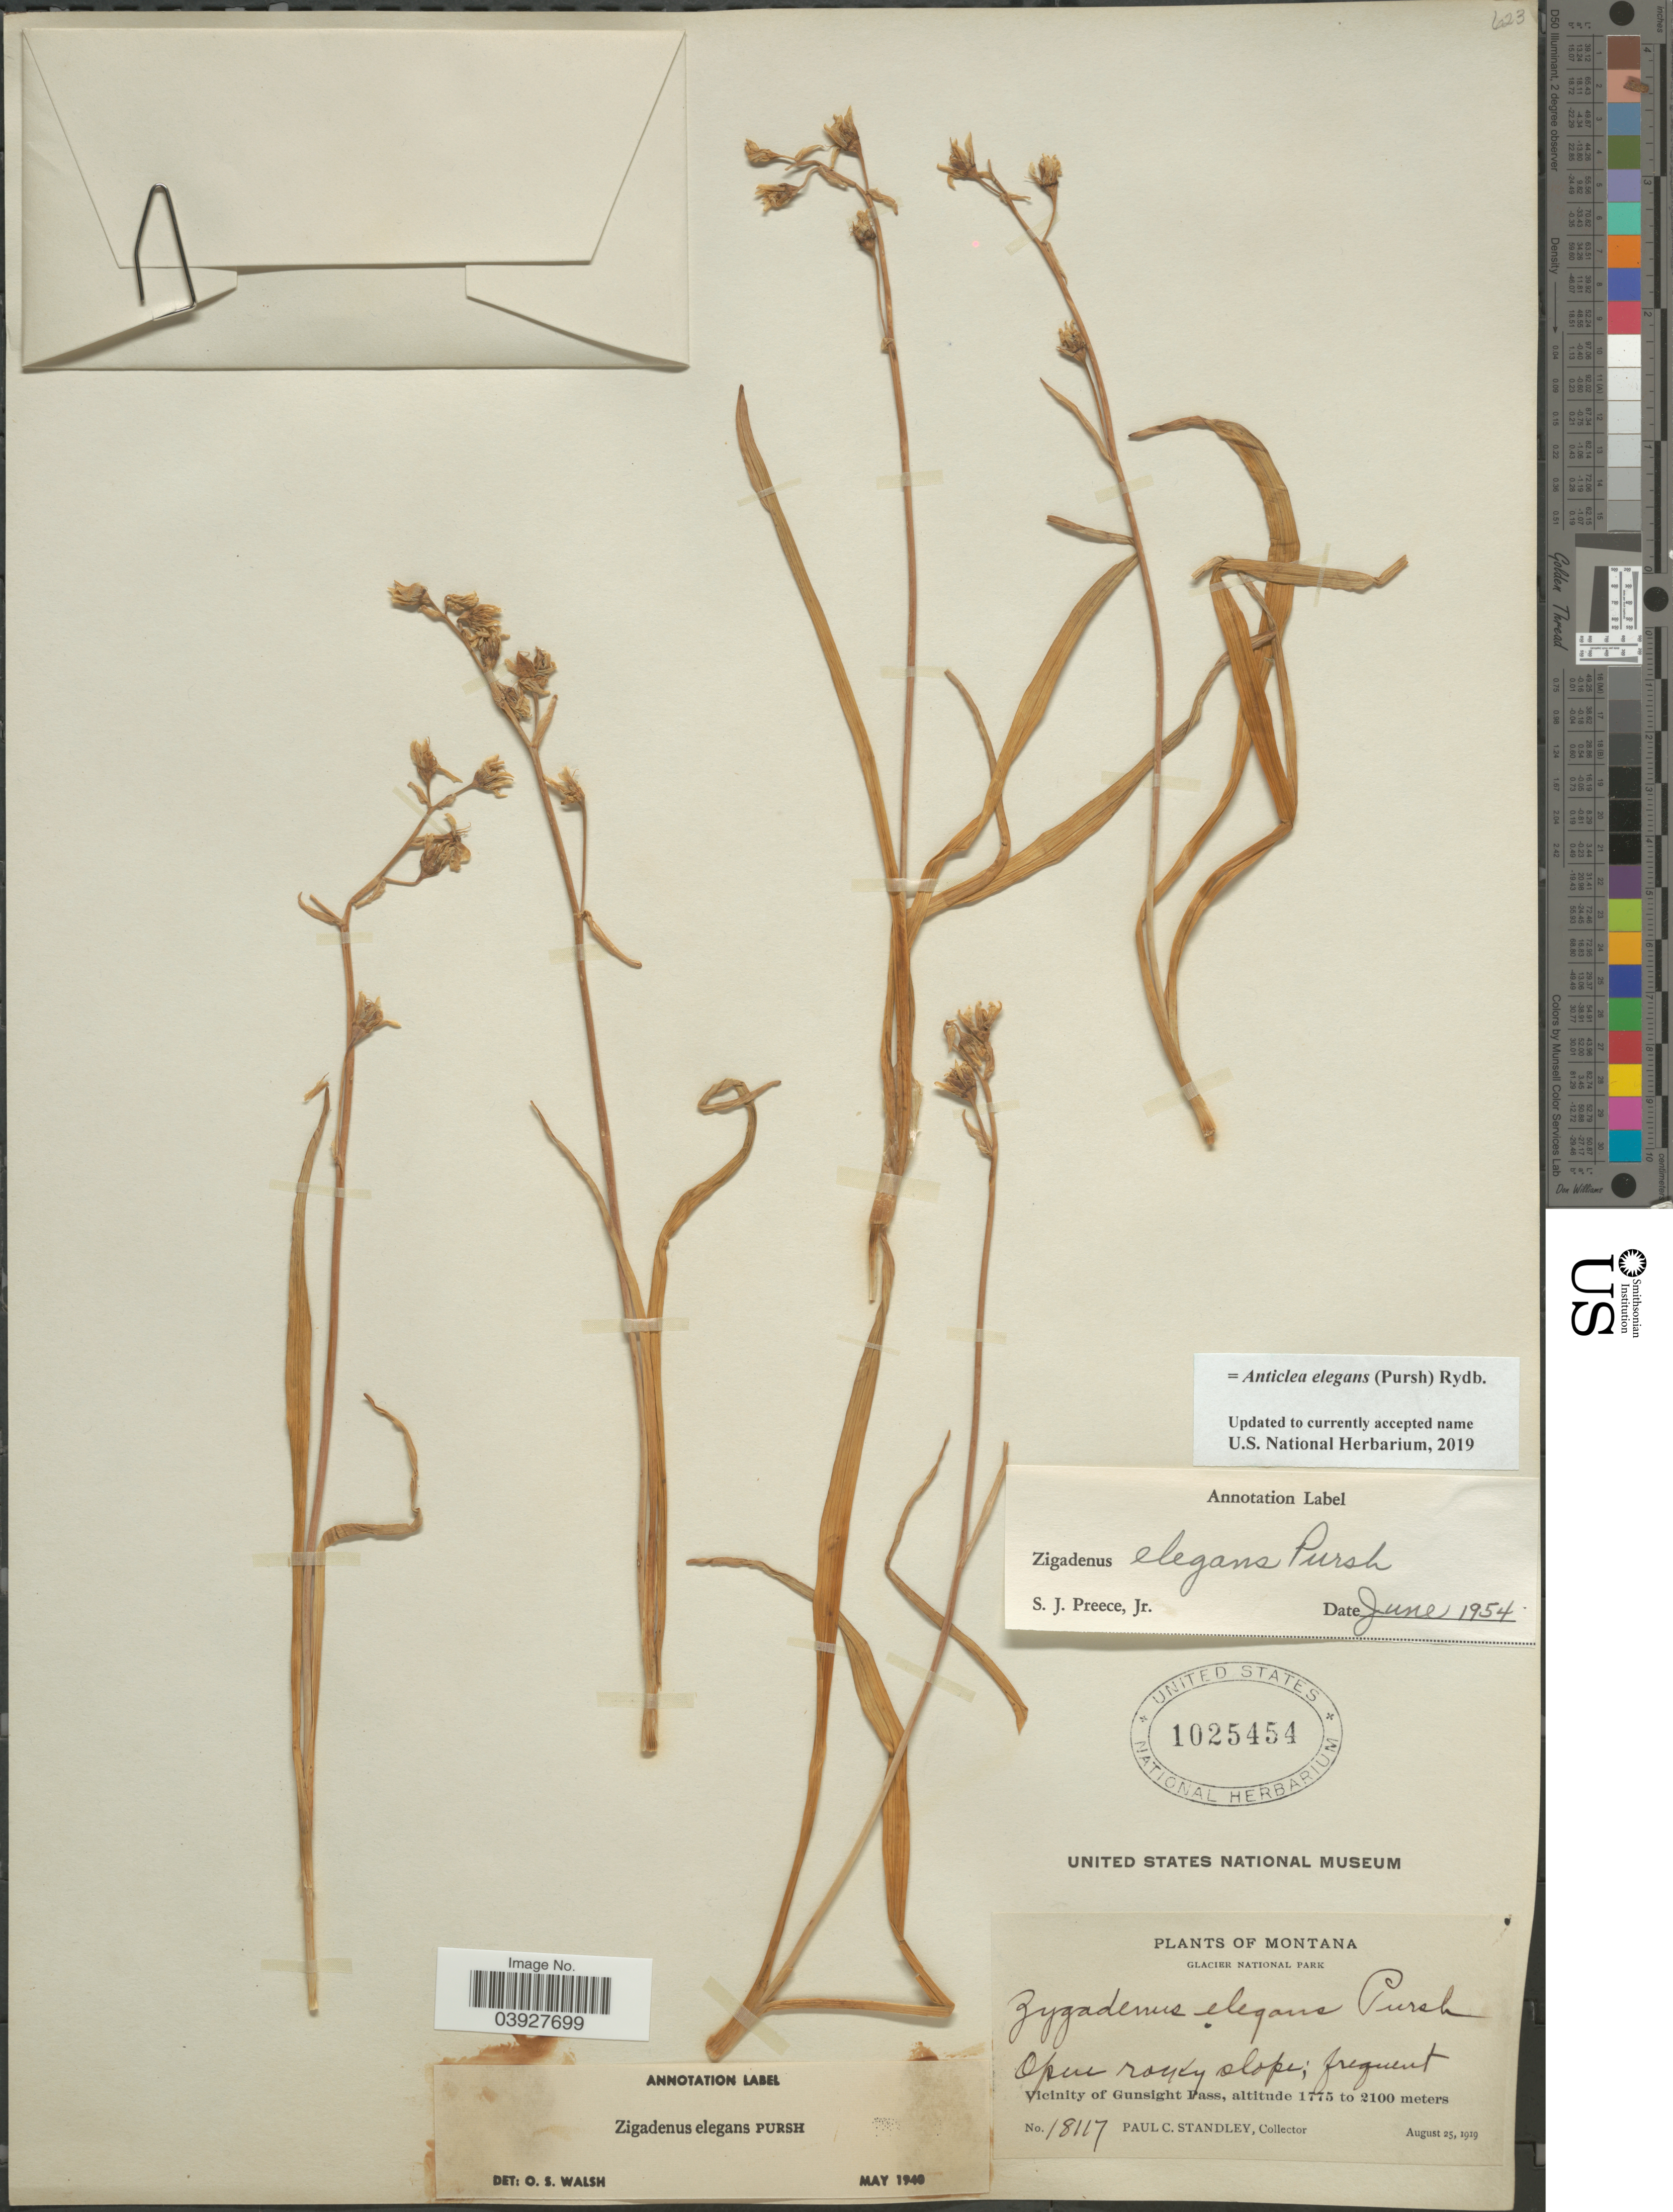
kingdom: Plantae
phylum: Tracheophyta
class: Liliopsida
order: Liliales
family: Melanthiaceae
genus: Anticlea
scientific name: Anticlea elegans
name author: (Pursh) Rydb.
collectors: P. C. Standley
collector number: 18117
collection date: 1919-08-25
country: United States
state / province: Montana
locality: Glacier National Park. Open rocky slope; Vicinity of Gunsight Pass.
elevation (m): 1775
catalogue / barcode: US 1025454